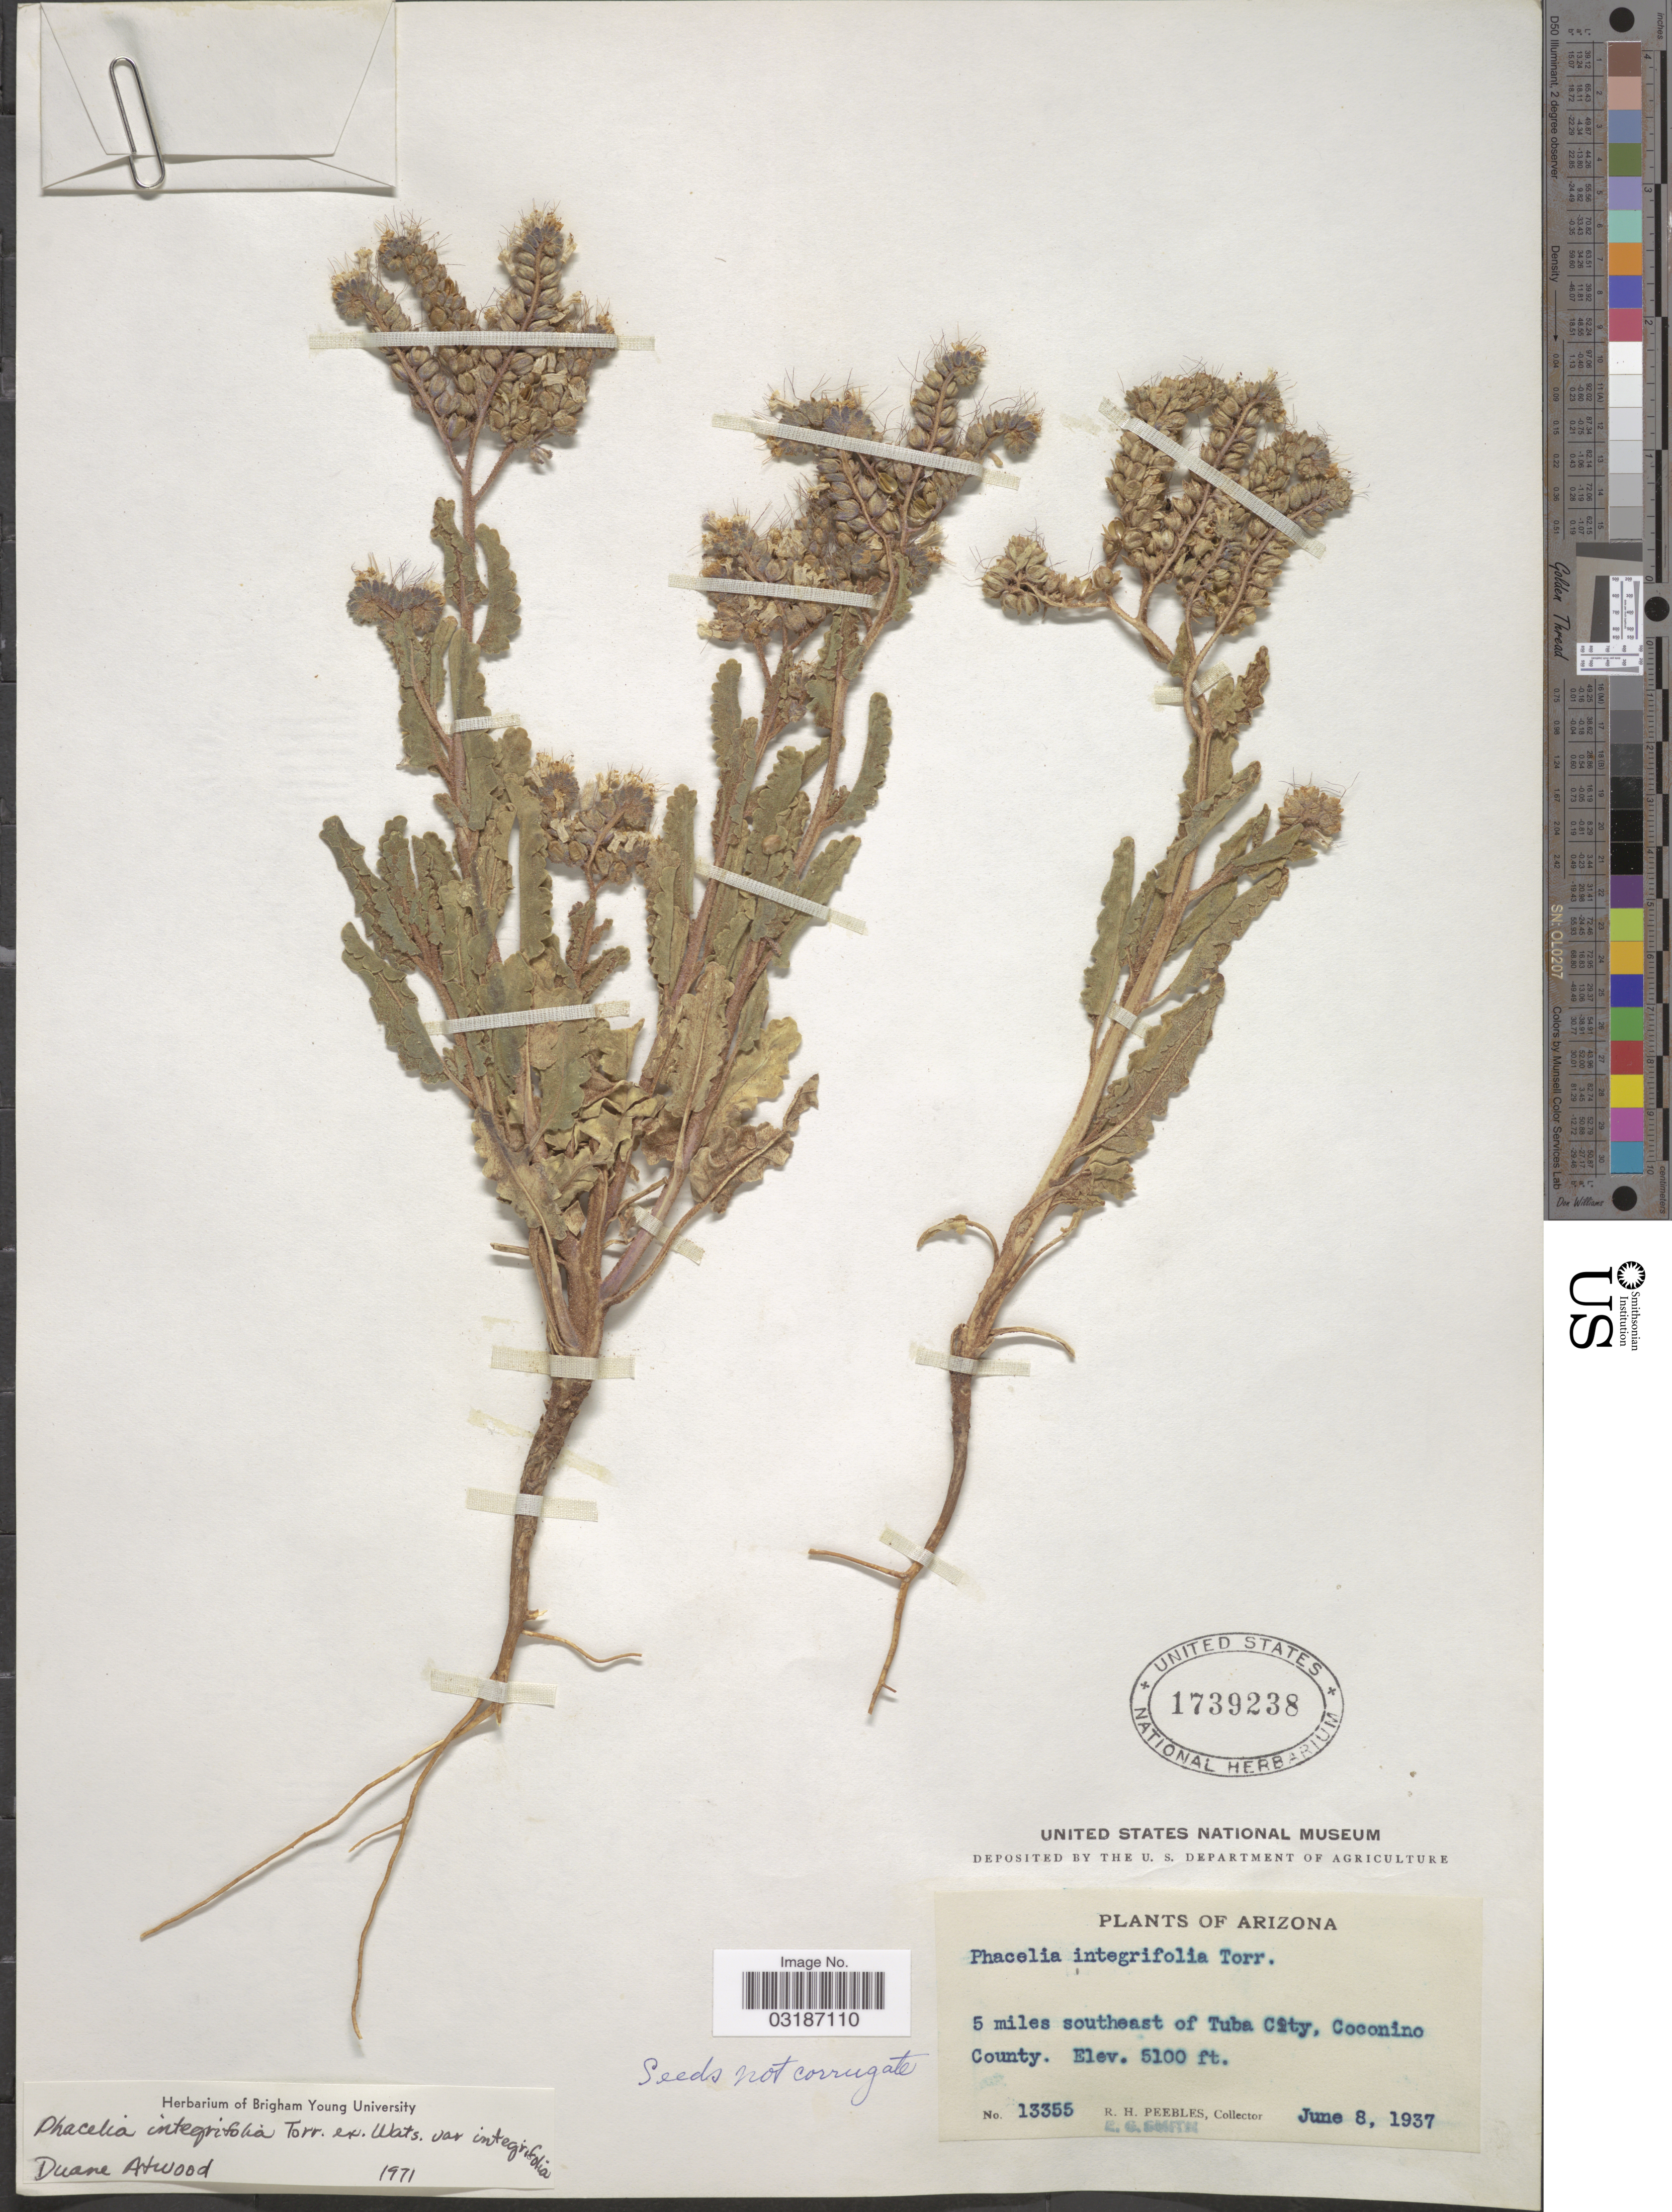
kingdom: Plantae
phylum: Tracheophyta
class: Magnoliopsida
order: Boraginales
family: Hydrophyllaceae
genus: Phacelia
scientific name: Phacelia integrifolia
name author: Torr.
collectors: R. H. Peebles & E. G. Smith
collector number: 13355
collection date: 1937-06-08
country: United States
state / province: Arizona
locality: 5 miles southeast of Tuba City, Coconino County.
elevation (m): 1554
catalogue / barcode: US 1739238